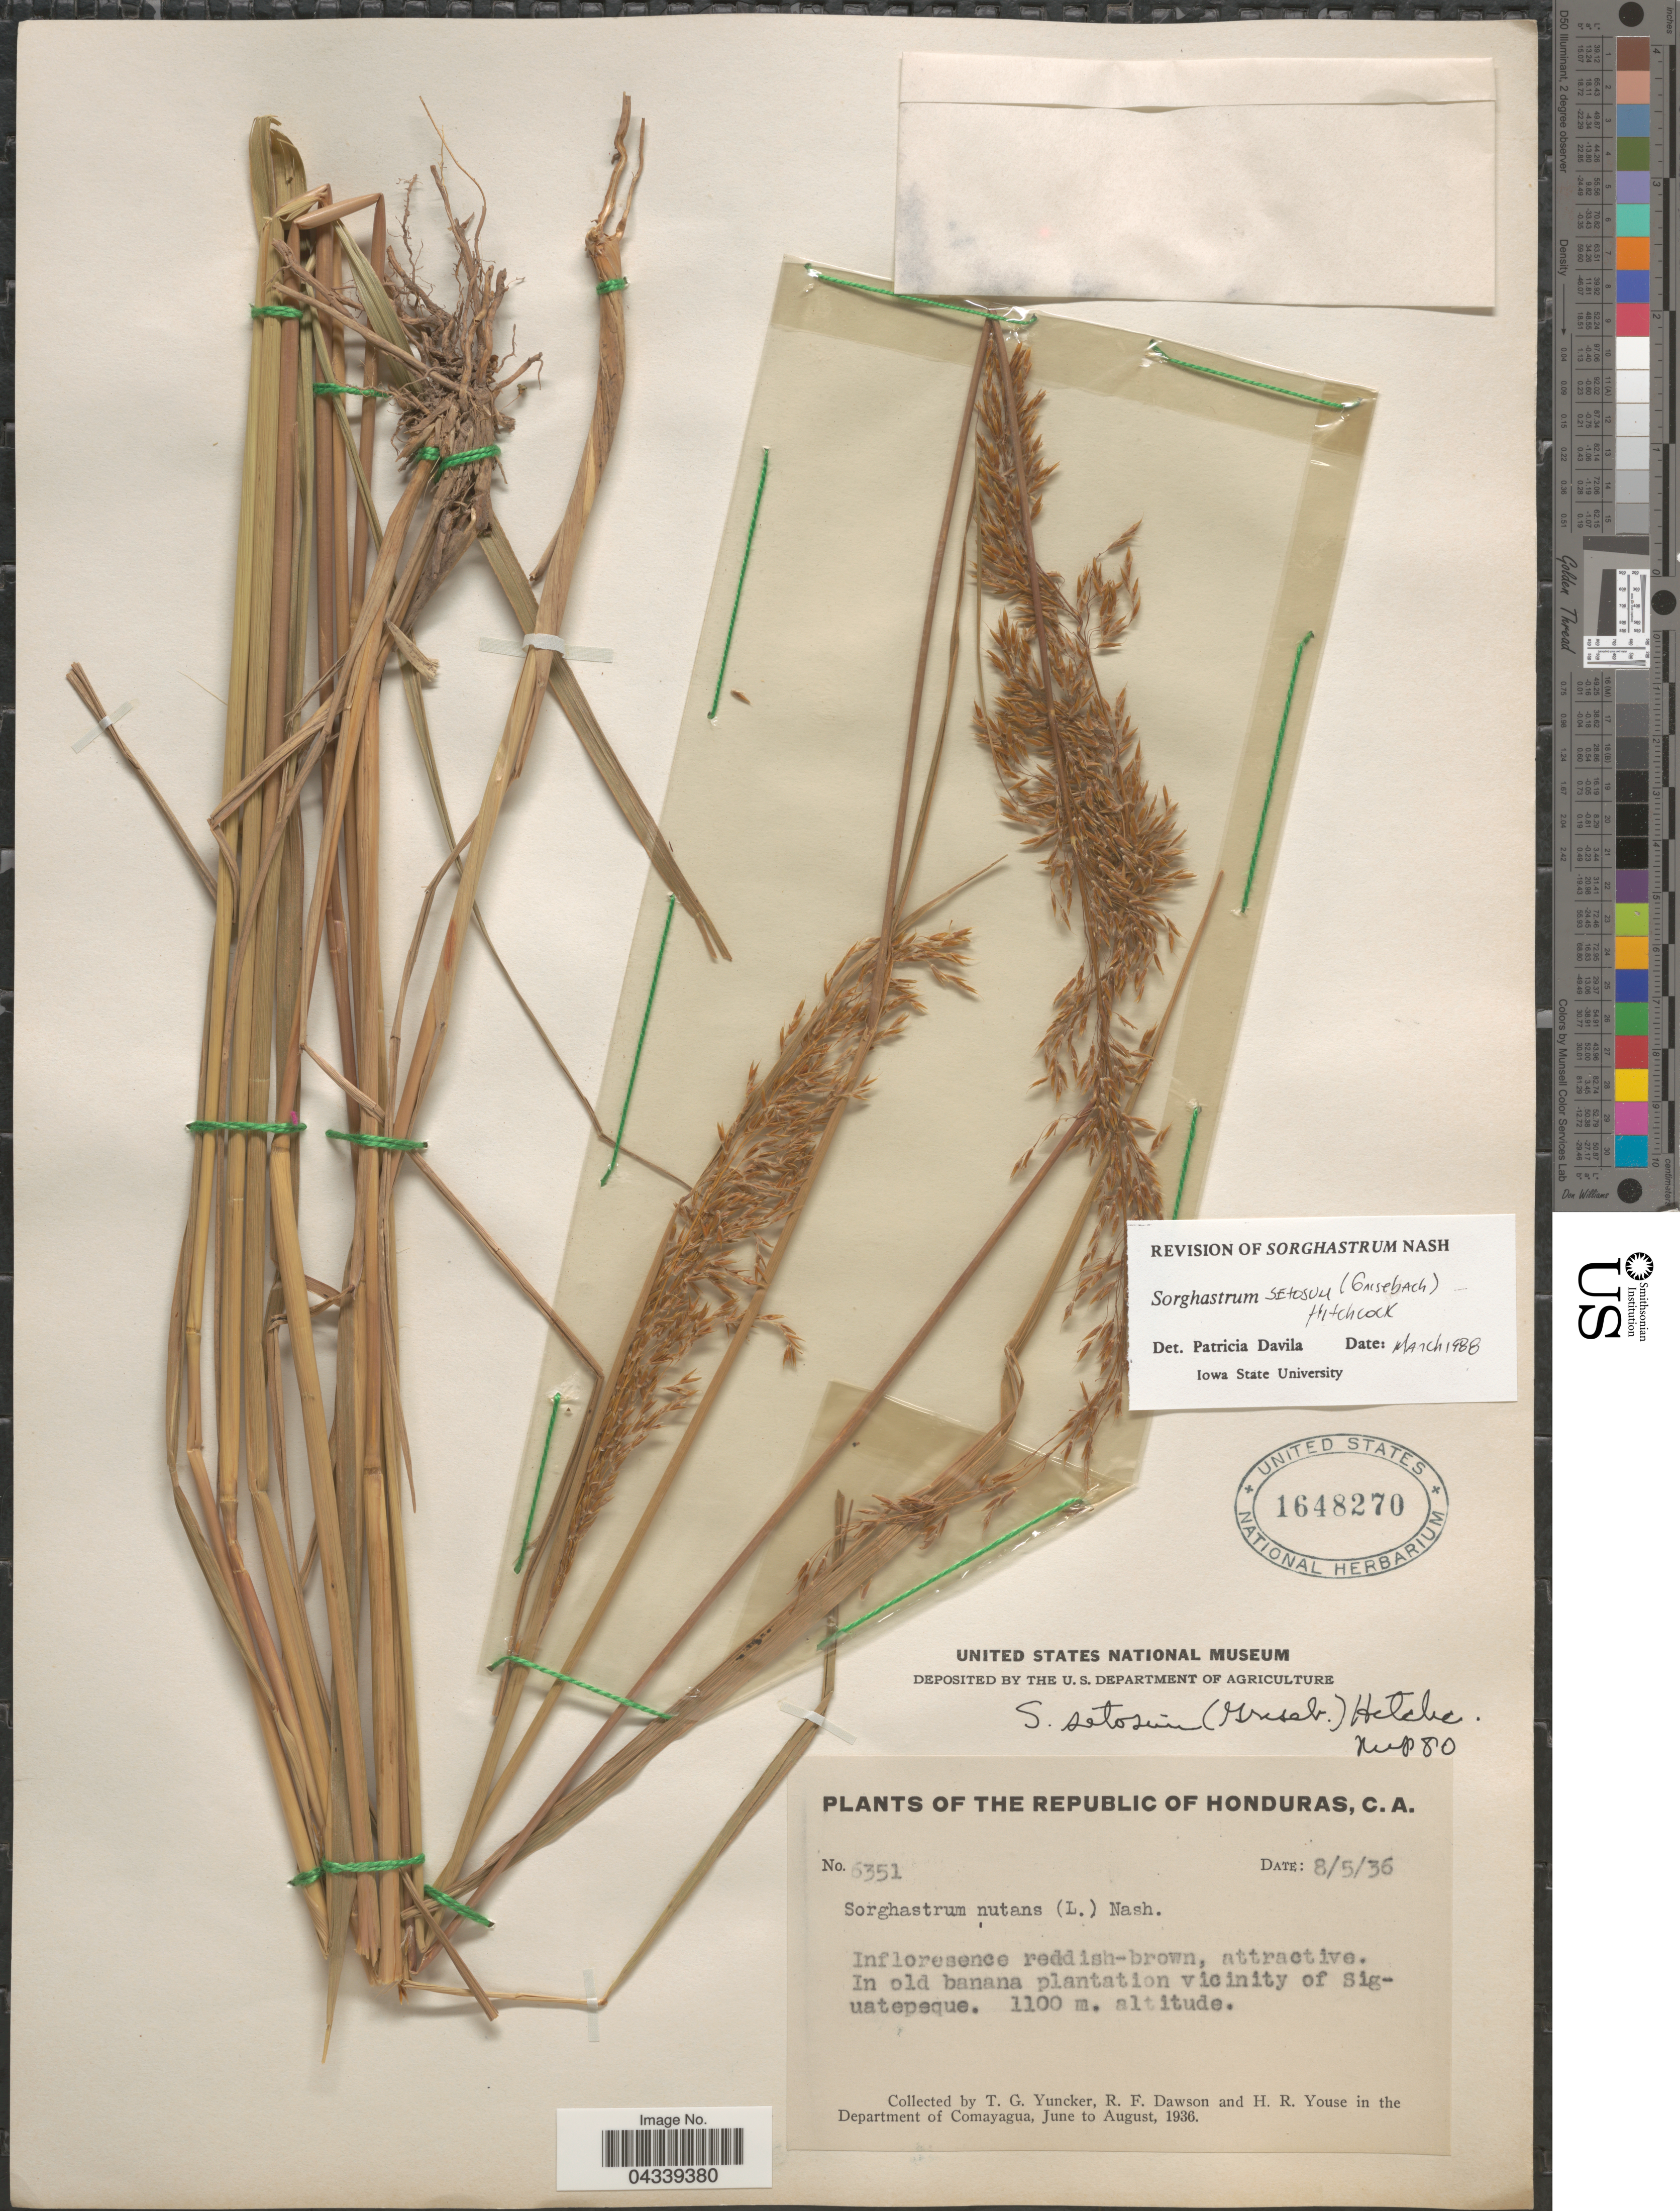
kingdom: Plantae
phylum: Tracheophyta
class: Liliopsida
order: Poales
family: Poaceae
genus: Sorghastrum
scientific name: Sorghastrum setosum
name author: (Griseb.) Hitchc.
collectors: T. G. Yuncker, R. F. Dawson & H. Youse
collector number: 6351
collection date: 1936-08-05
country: Honduras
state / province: Comayagua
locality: The Republic of Honduras, C.A. In old banana plantation vicinity of Siguatepeque. In the Department of Comayagua.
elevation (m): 1100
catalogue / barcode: US 1648270